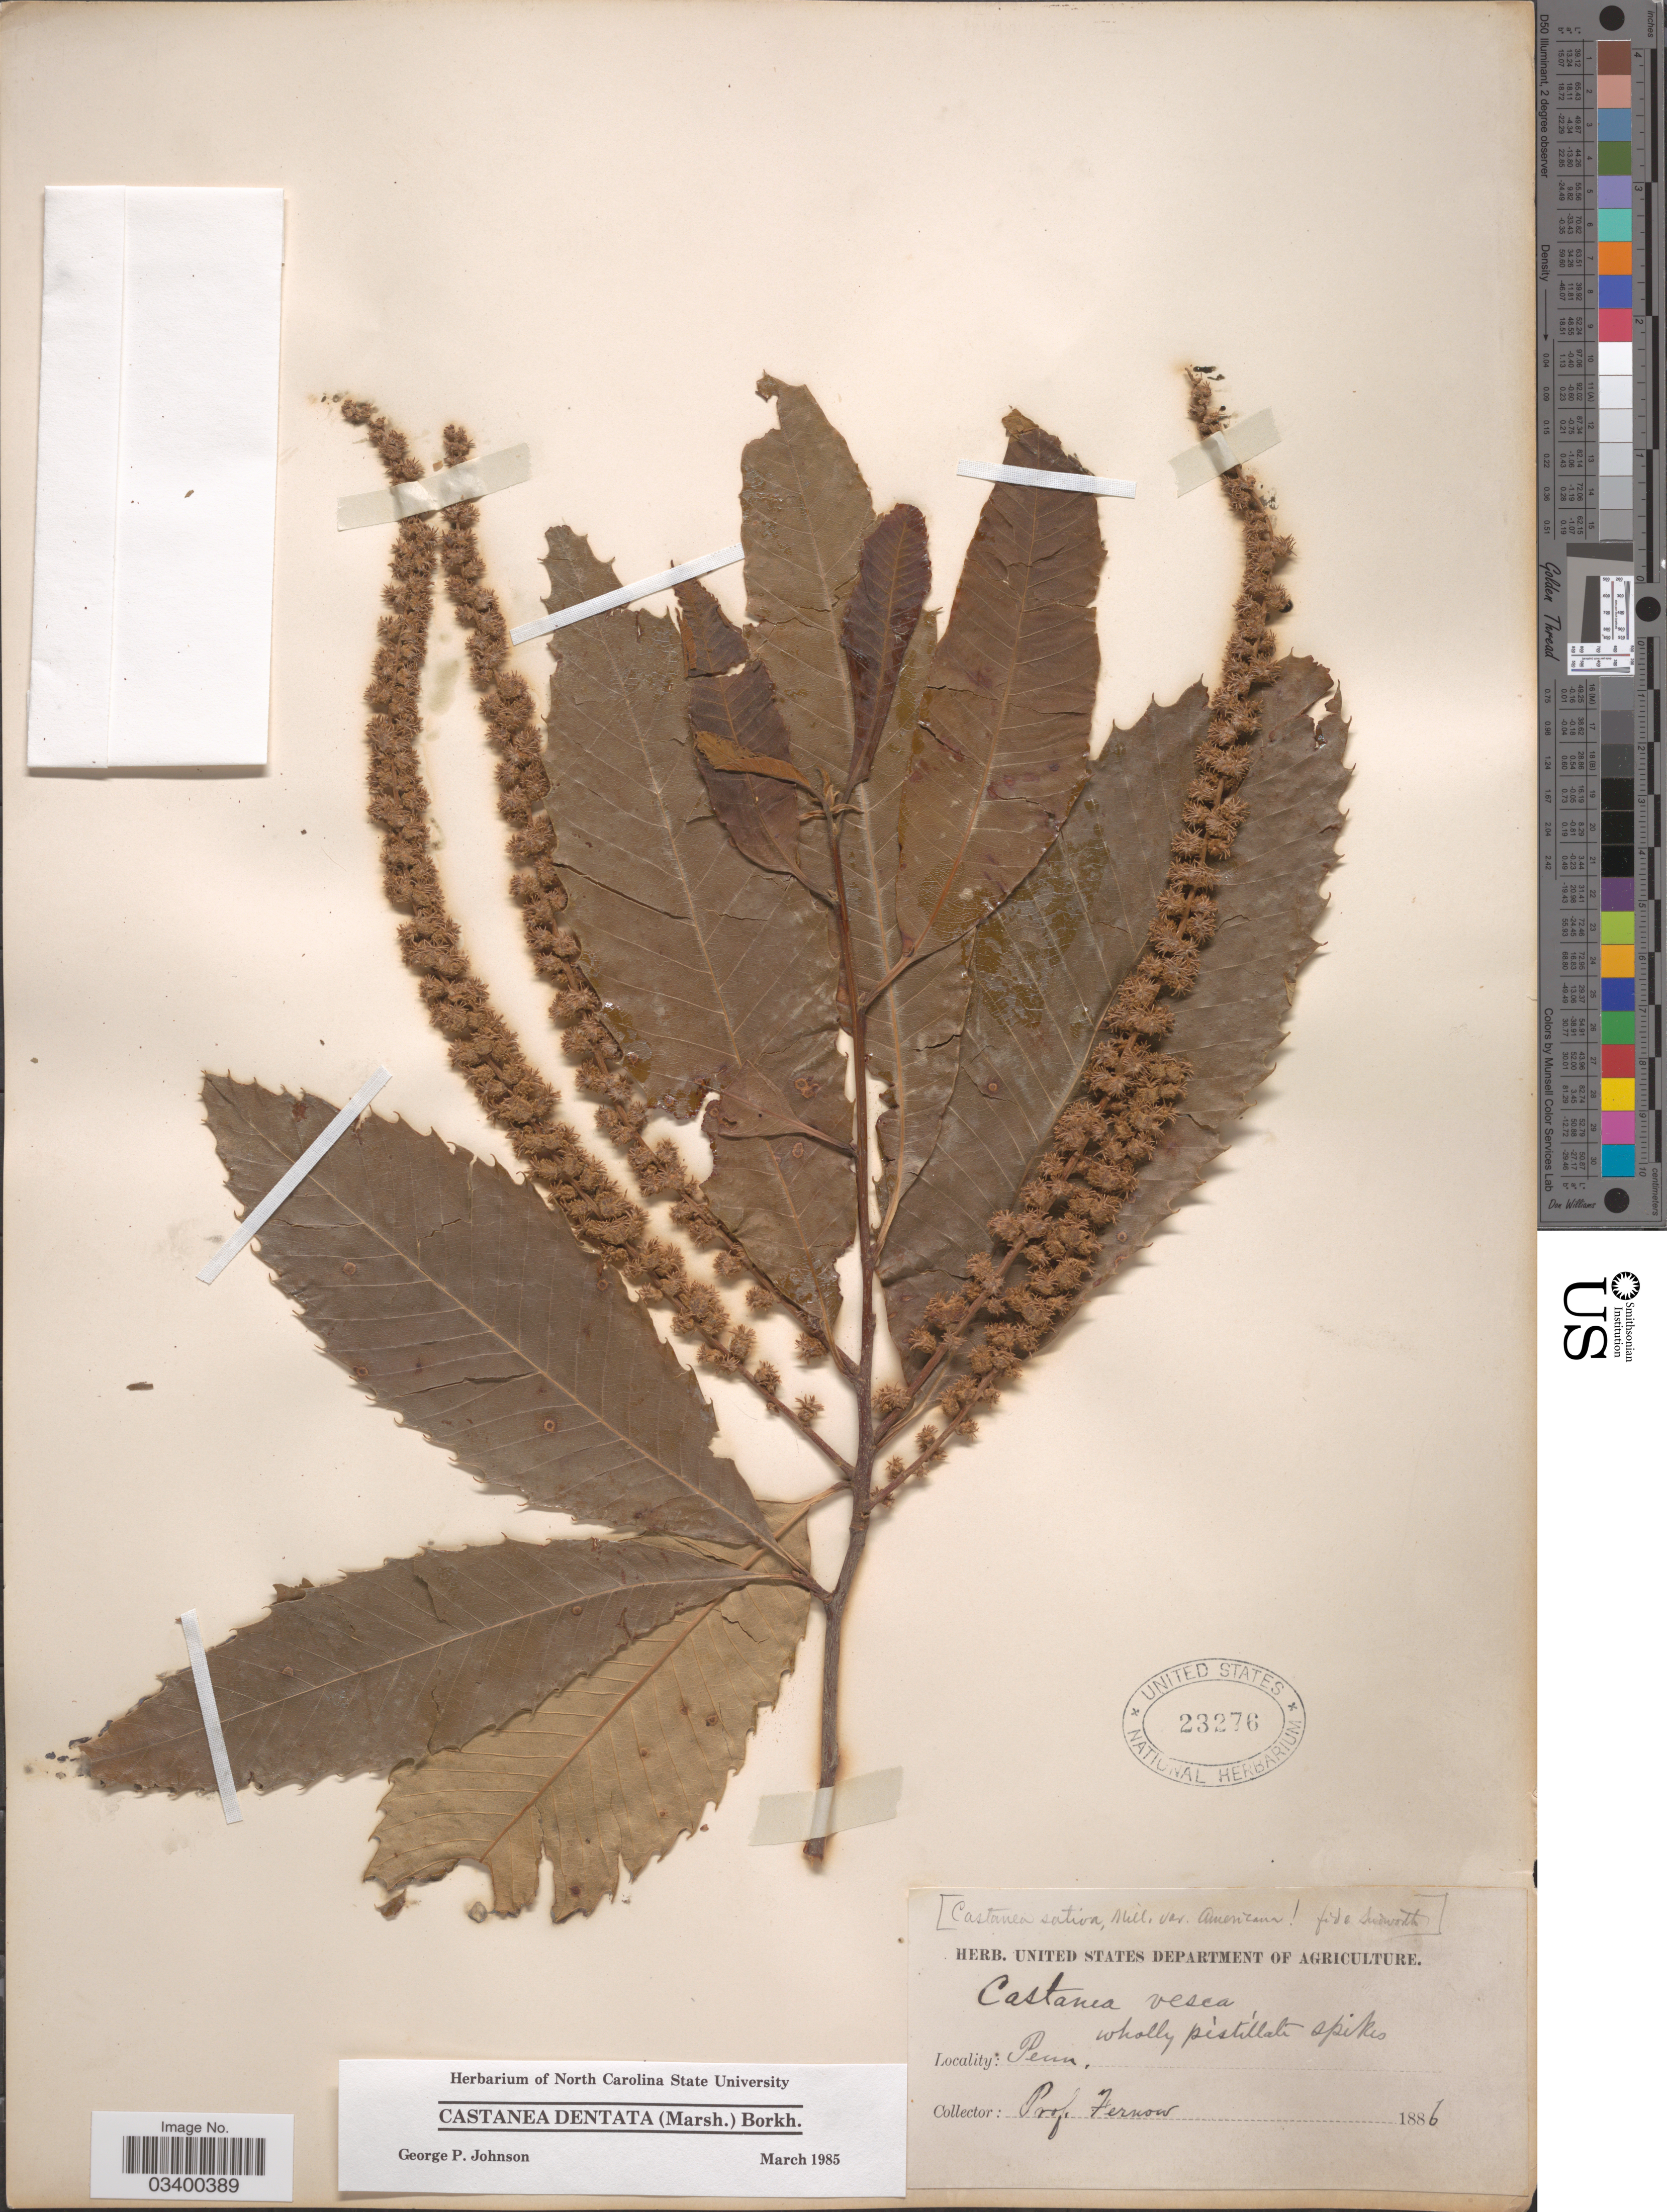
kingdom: Plantae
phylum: Tracheophyta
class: Magnoliopsida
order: Fagales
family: Fagaceae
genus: Castanea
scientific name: Castanea dentata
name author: (Marshall) Borkh.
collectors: -. Fernow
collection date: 1886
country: United States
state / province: Pennsylvania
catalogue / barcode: US 23276